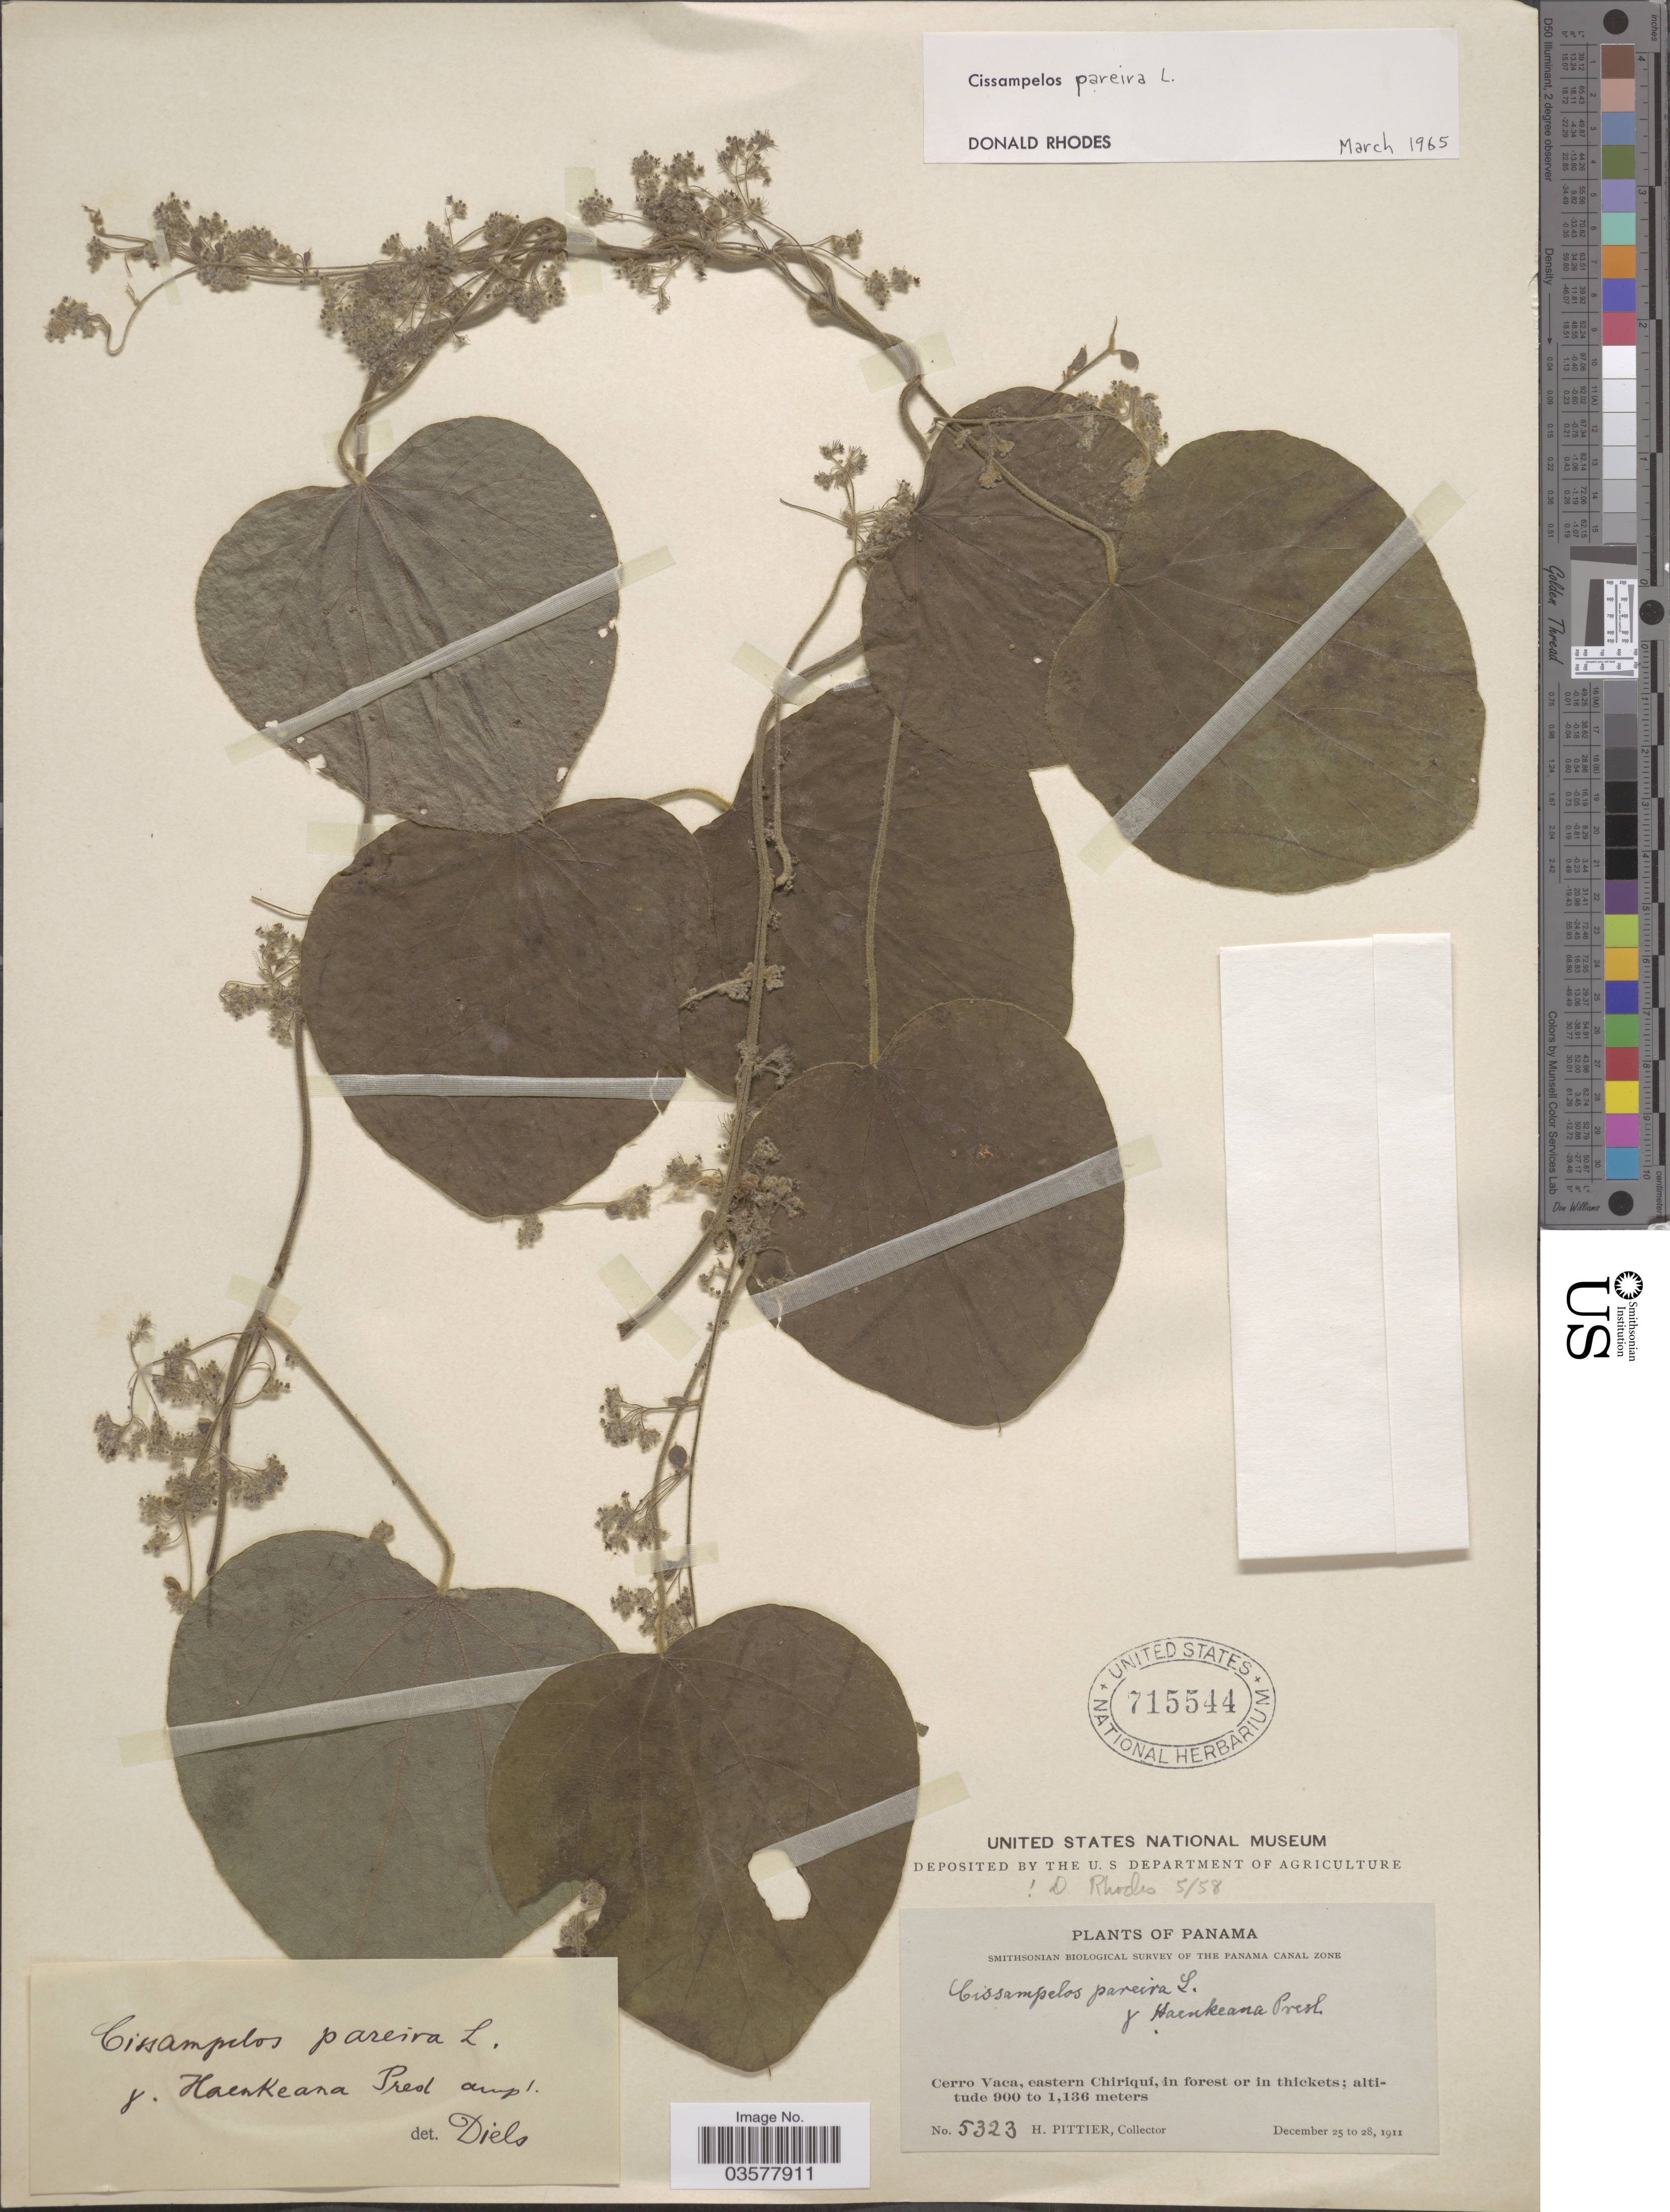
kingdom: Plantae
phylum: Tracheophyta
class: Magnoliopsida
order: Ranunculales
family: Menispermaceae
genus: Cissampelos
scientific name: Cissampelos pareira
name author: L.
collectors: H. F. Pittier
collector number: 5323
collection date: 1911-12-25/1911-12-28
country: Panama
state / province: Chiriqui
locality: Cerro Vaca, eastern Chiriqui, in forest or in thickets.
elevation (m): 900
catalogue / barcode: US 715544